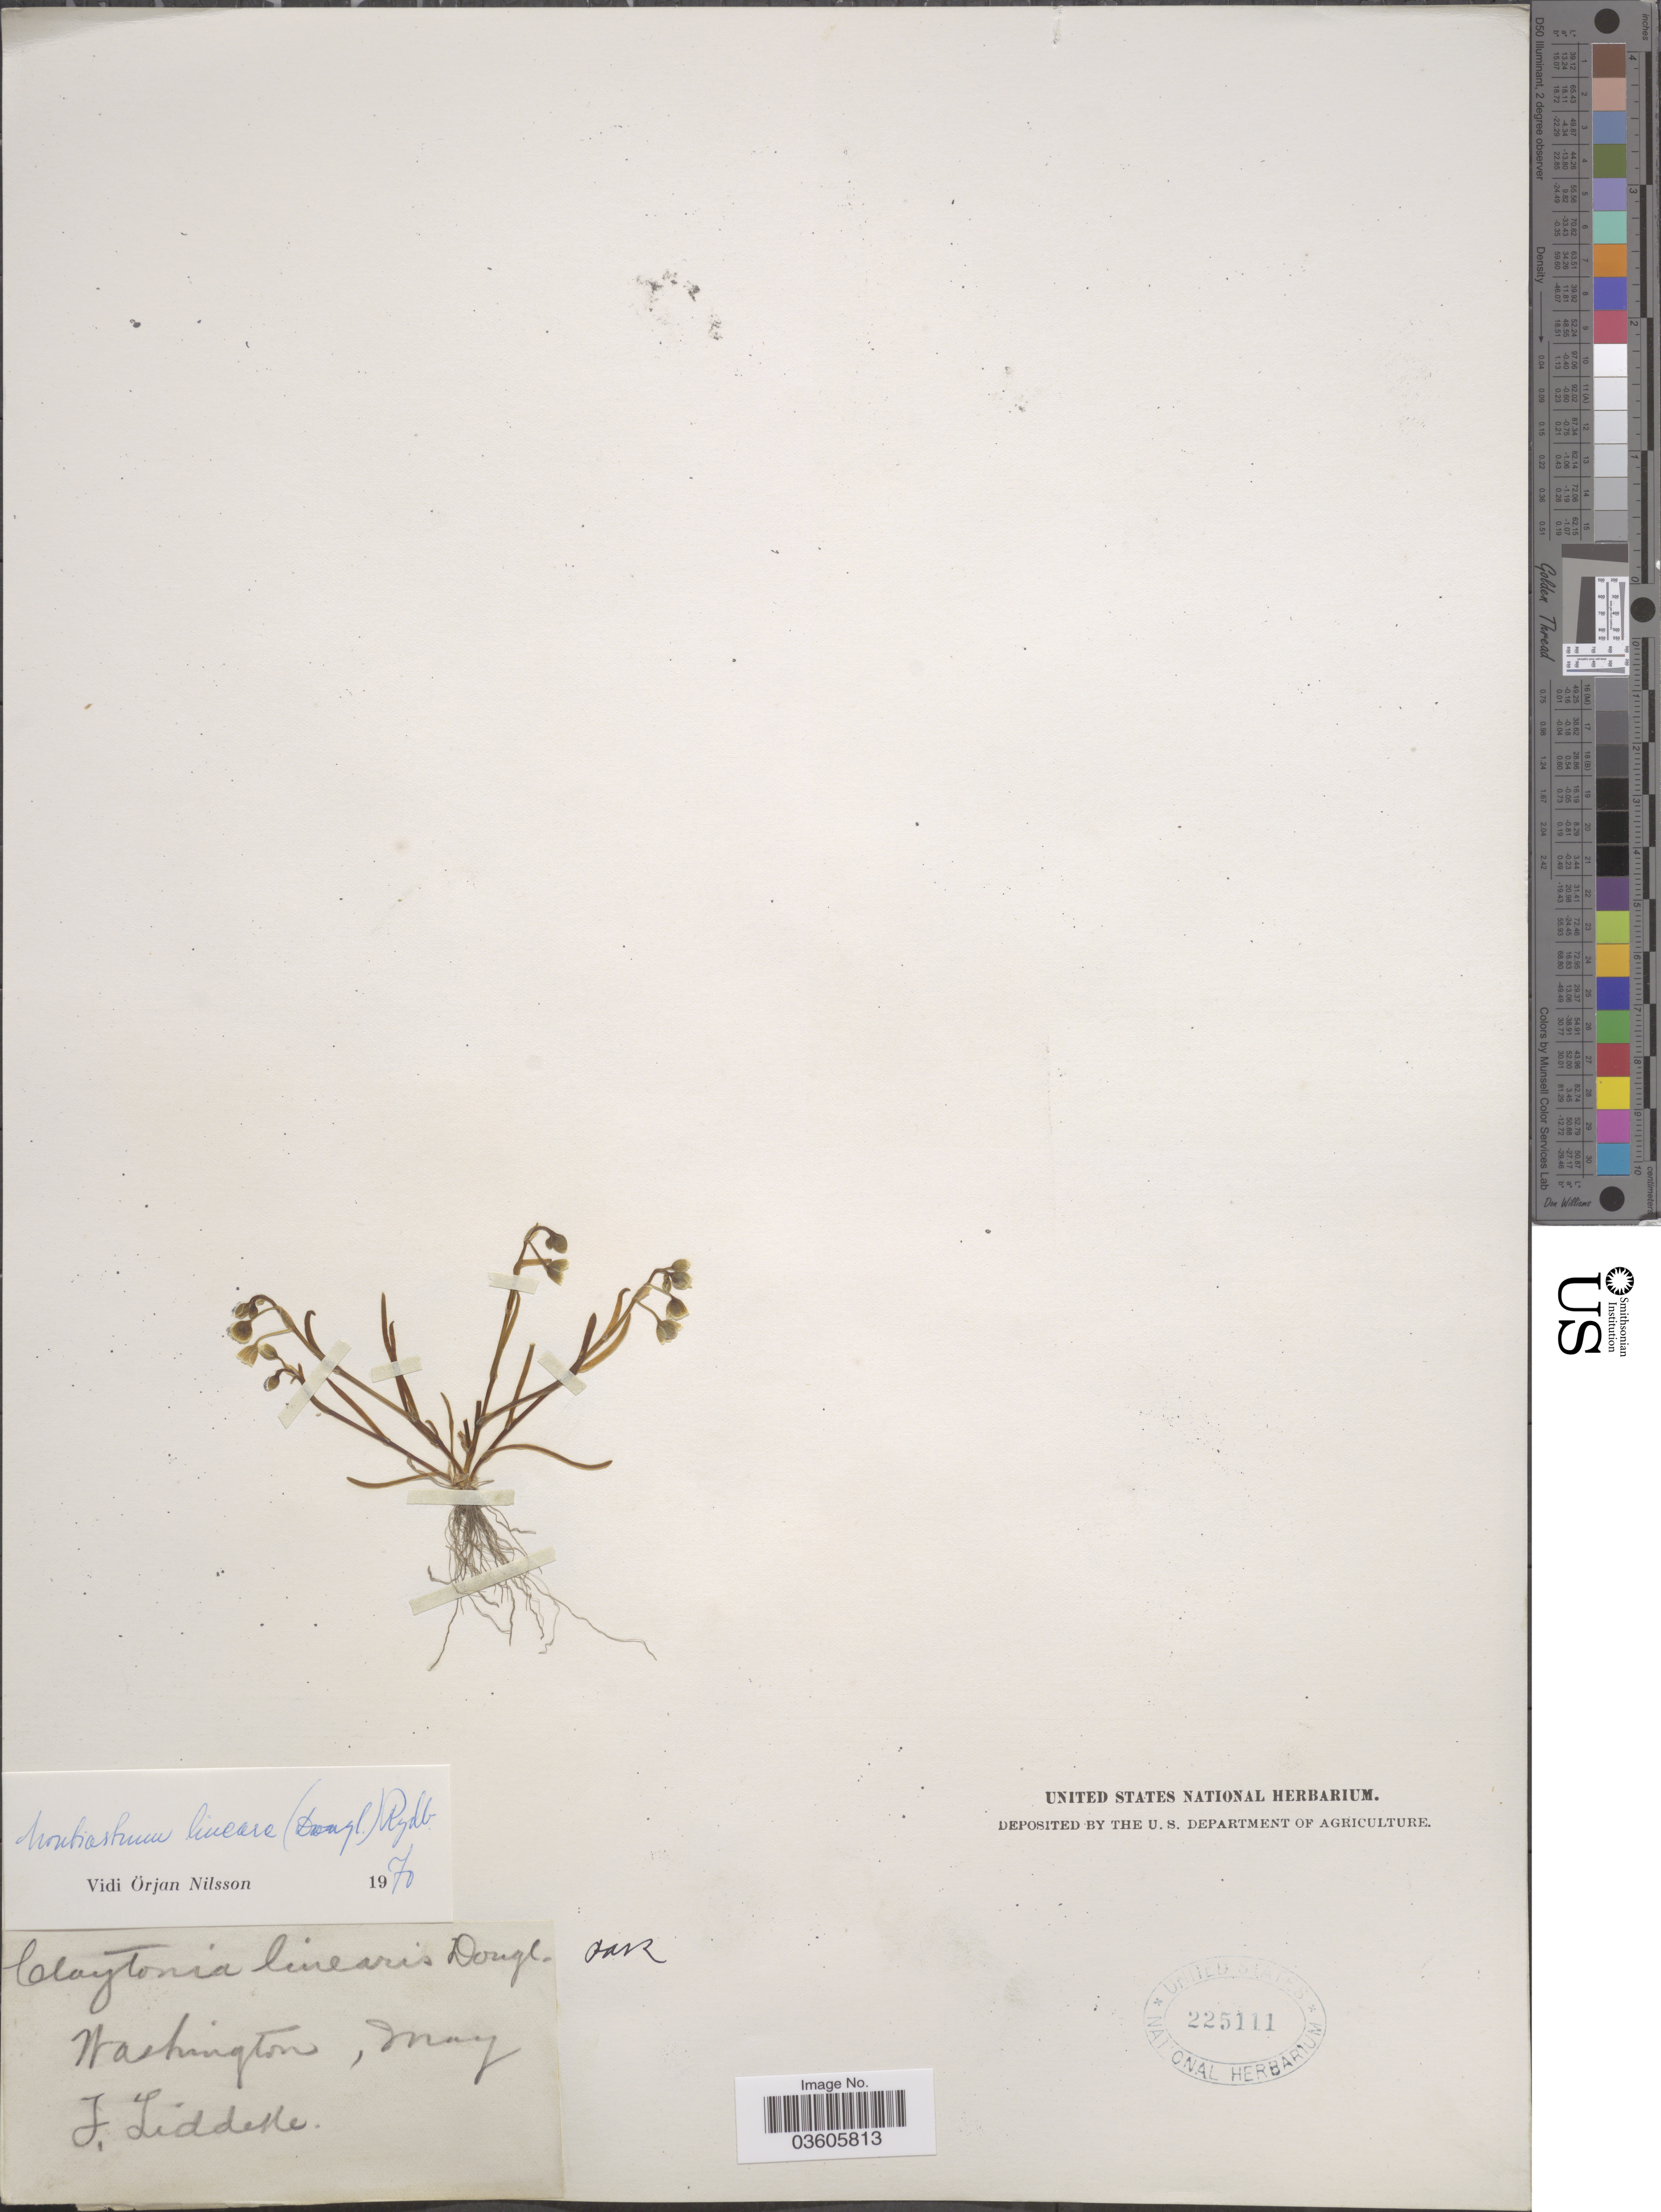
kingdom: Plantae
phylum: Tracheophyta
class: Magnoliopsida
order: Caryophyllales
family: Montiaceae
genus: Montia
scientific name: Montia linearis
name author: (Douglas) Greene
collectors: F. Liddeke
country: United States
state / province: Washington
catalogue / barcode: US 225111